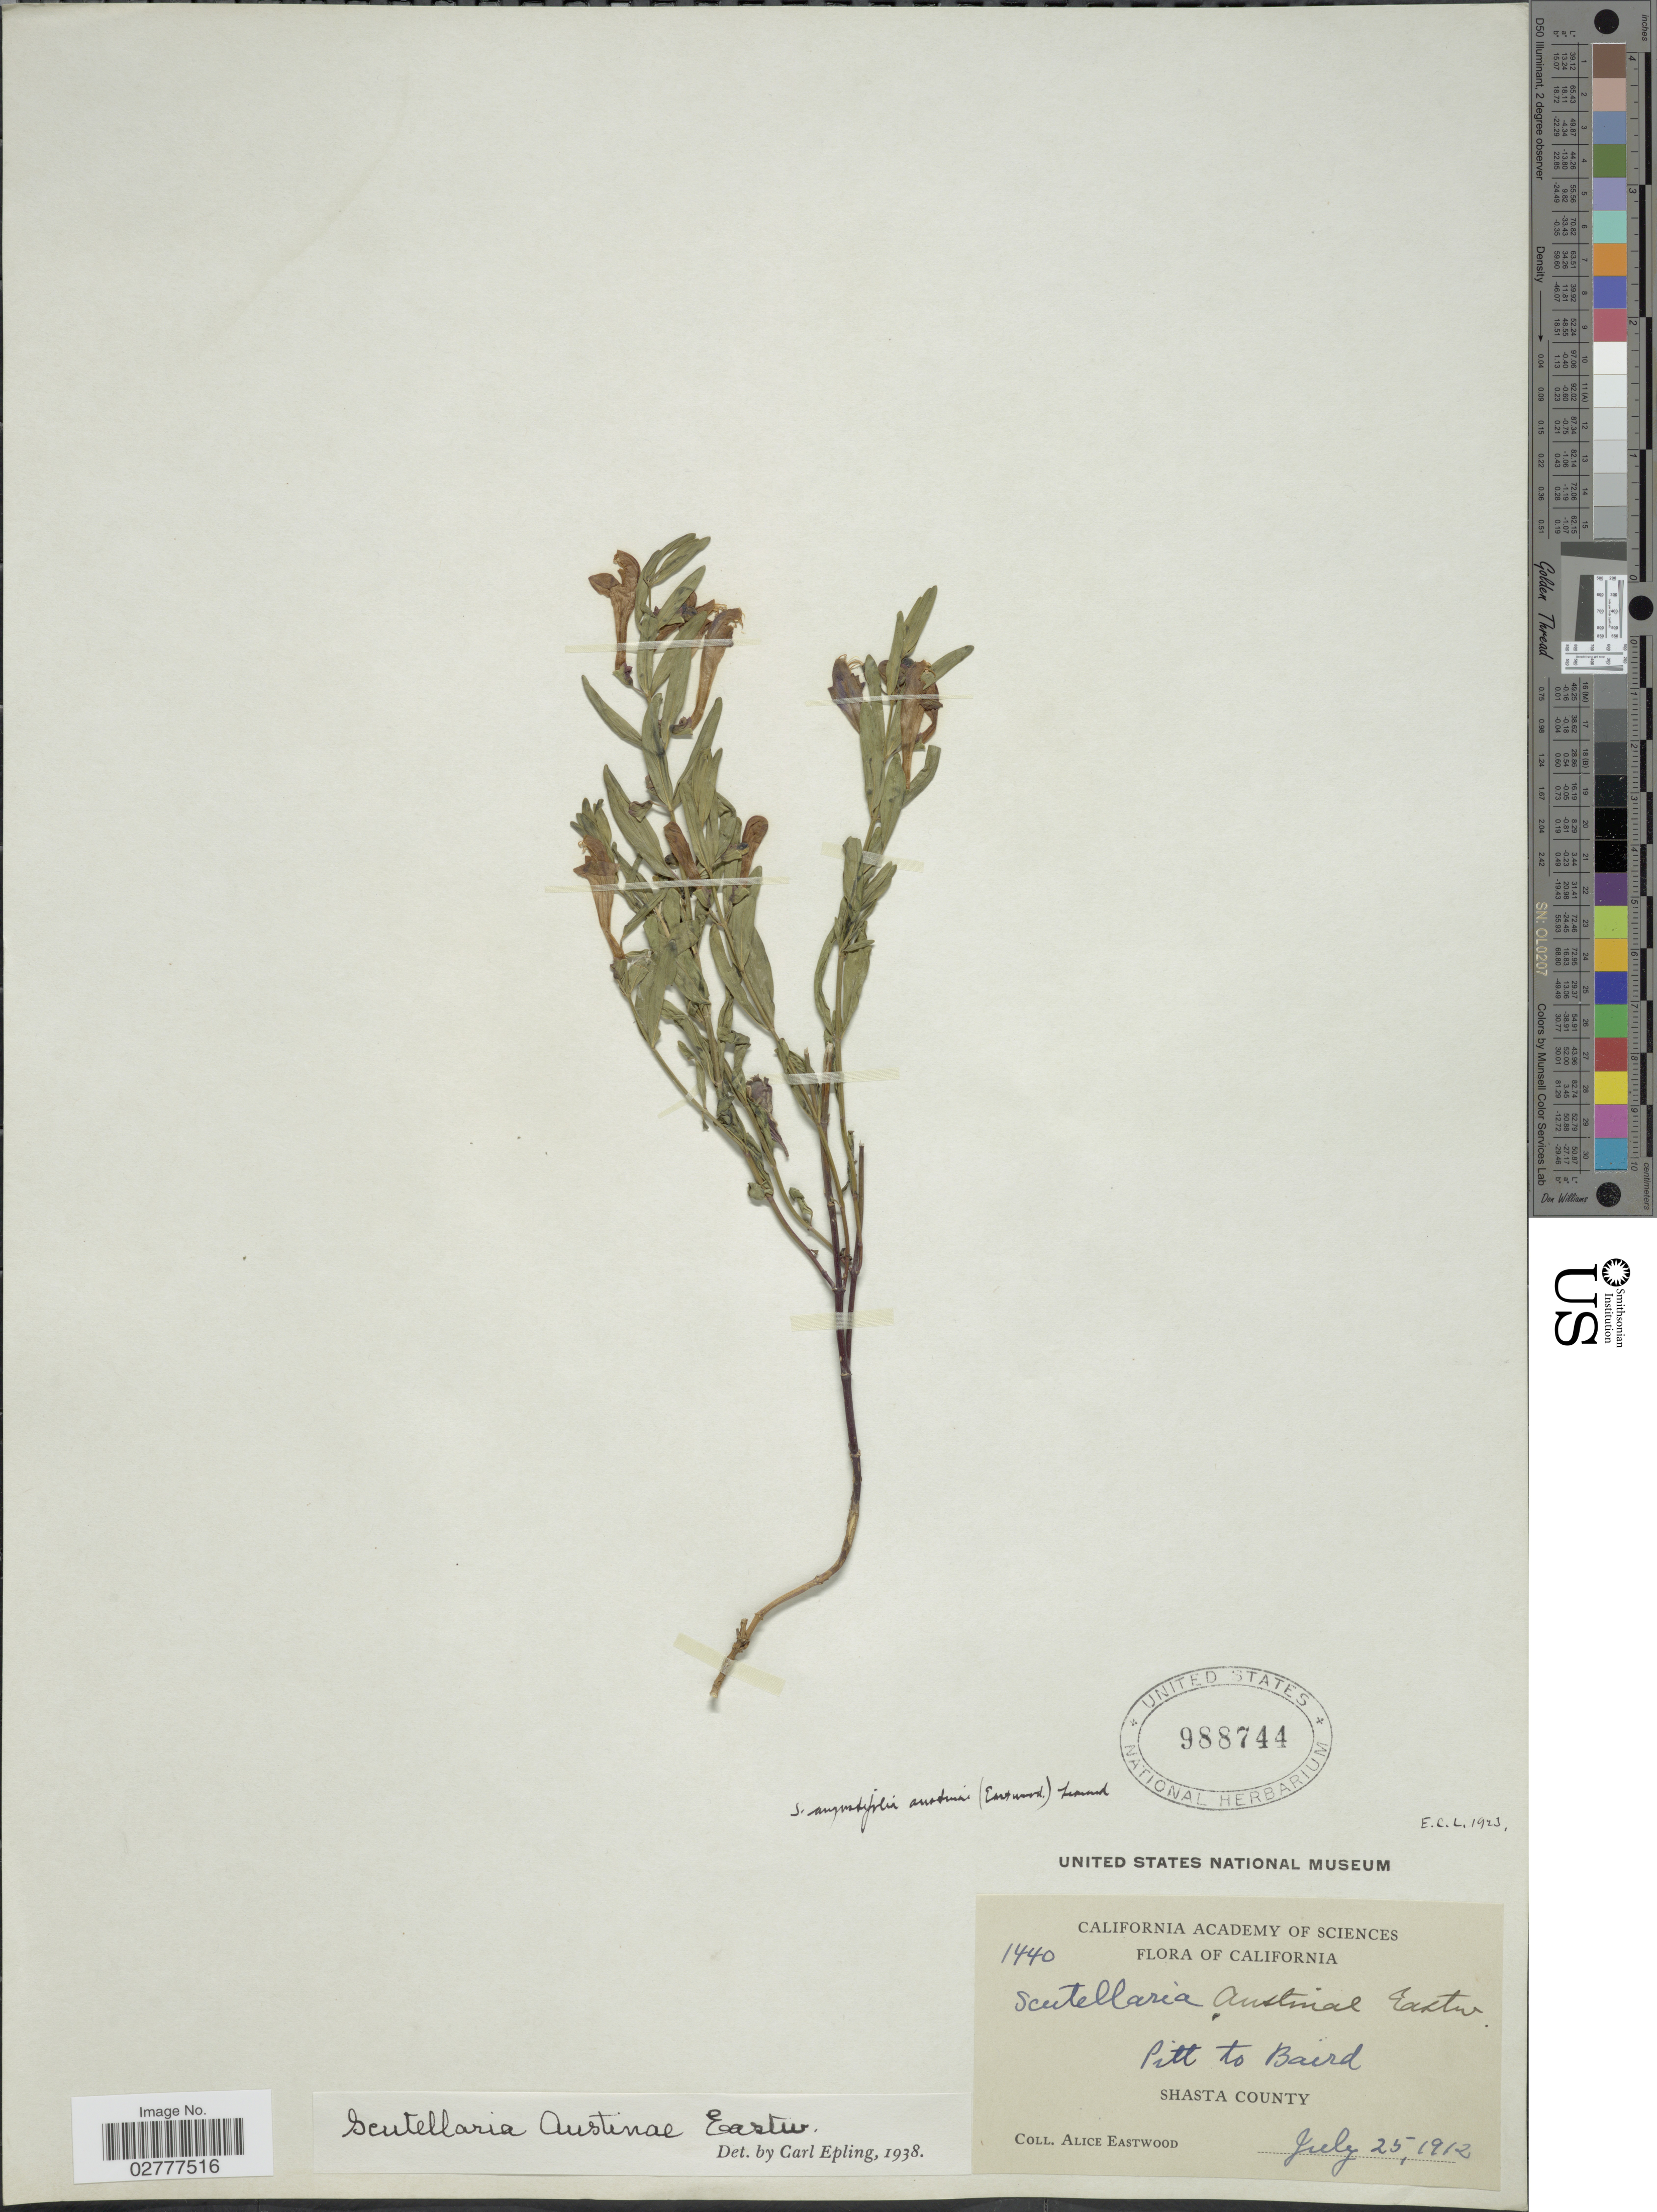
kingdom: Plantae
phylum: Tracheophyta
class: Magnoliopsida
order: Lamiales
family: Lamiaceae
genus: Scutellaria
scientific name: Scutellaria austinae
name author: Eastw.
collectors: A. Eastwood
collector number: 1440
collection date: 1912-07-25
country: United States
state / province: California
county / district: Shasta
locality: Pitt to Baird, Shasta County.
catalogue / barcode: US 988744